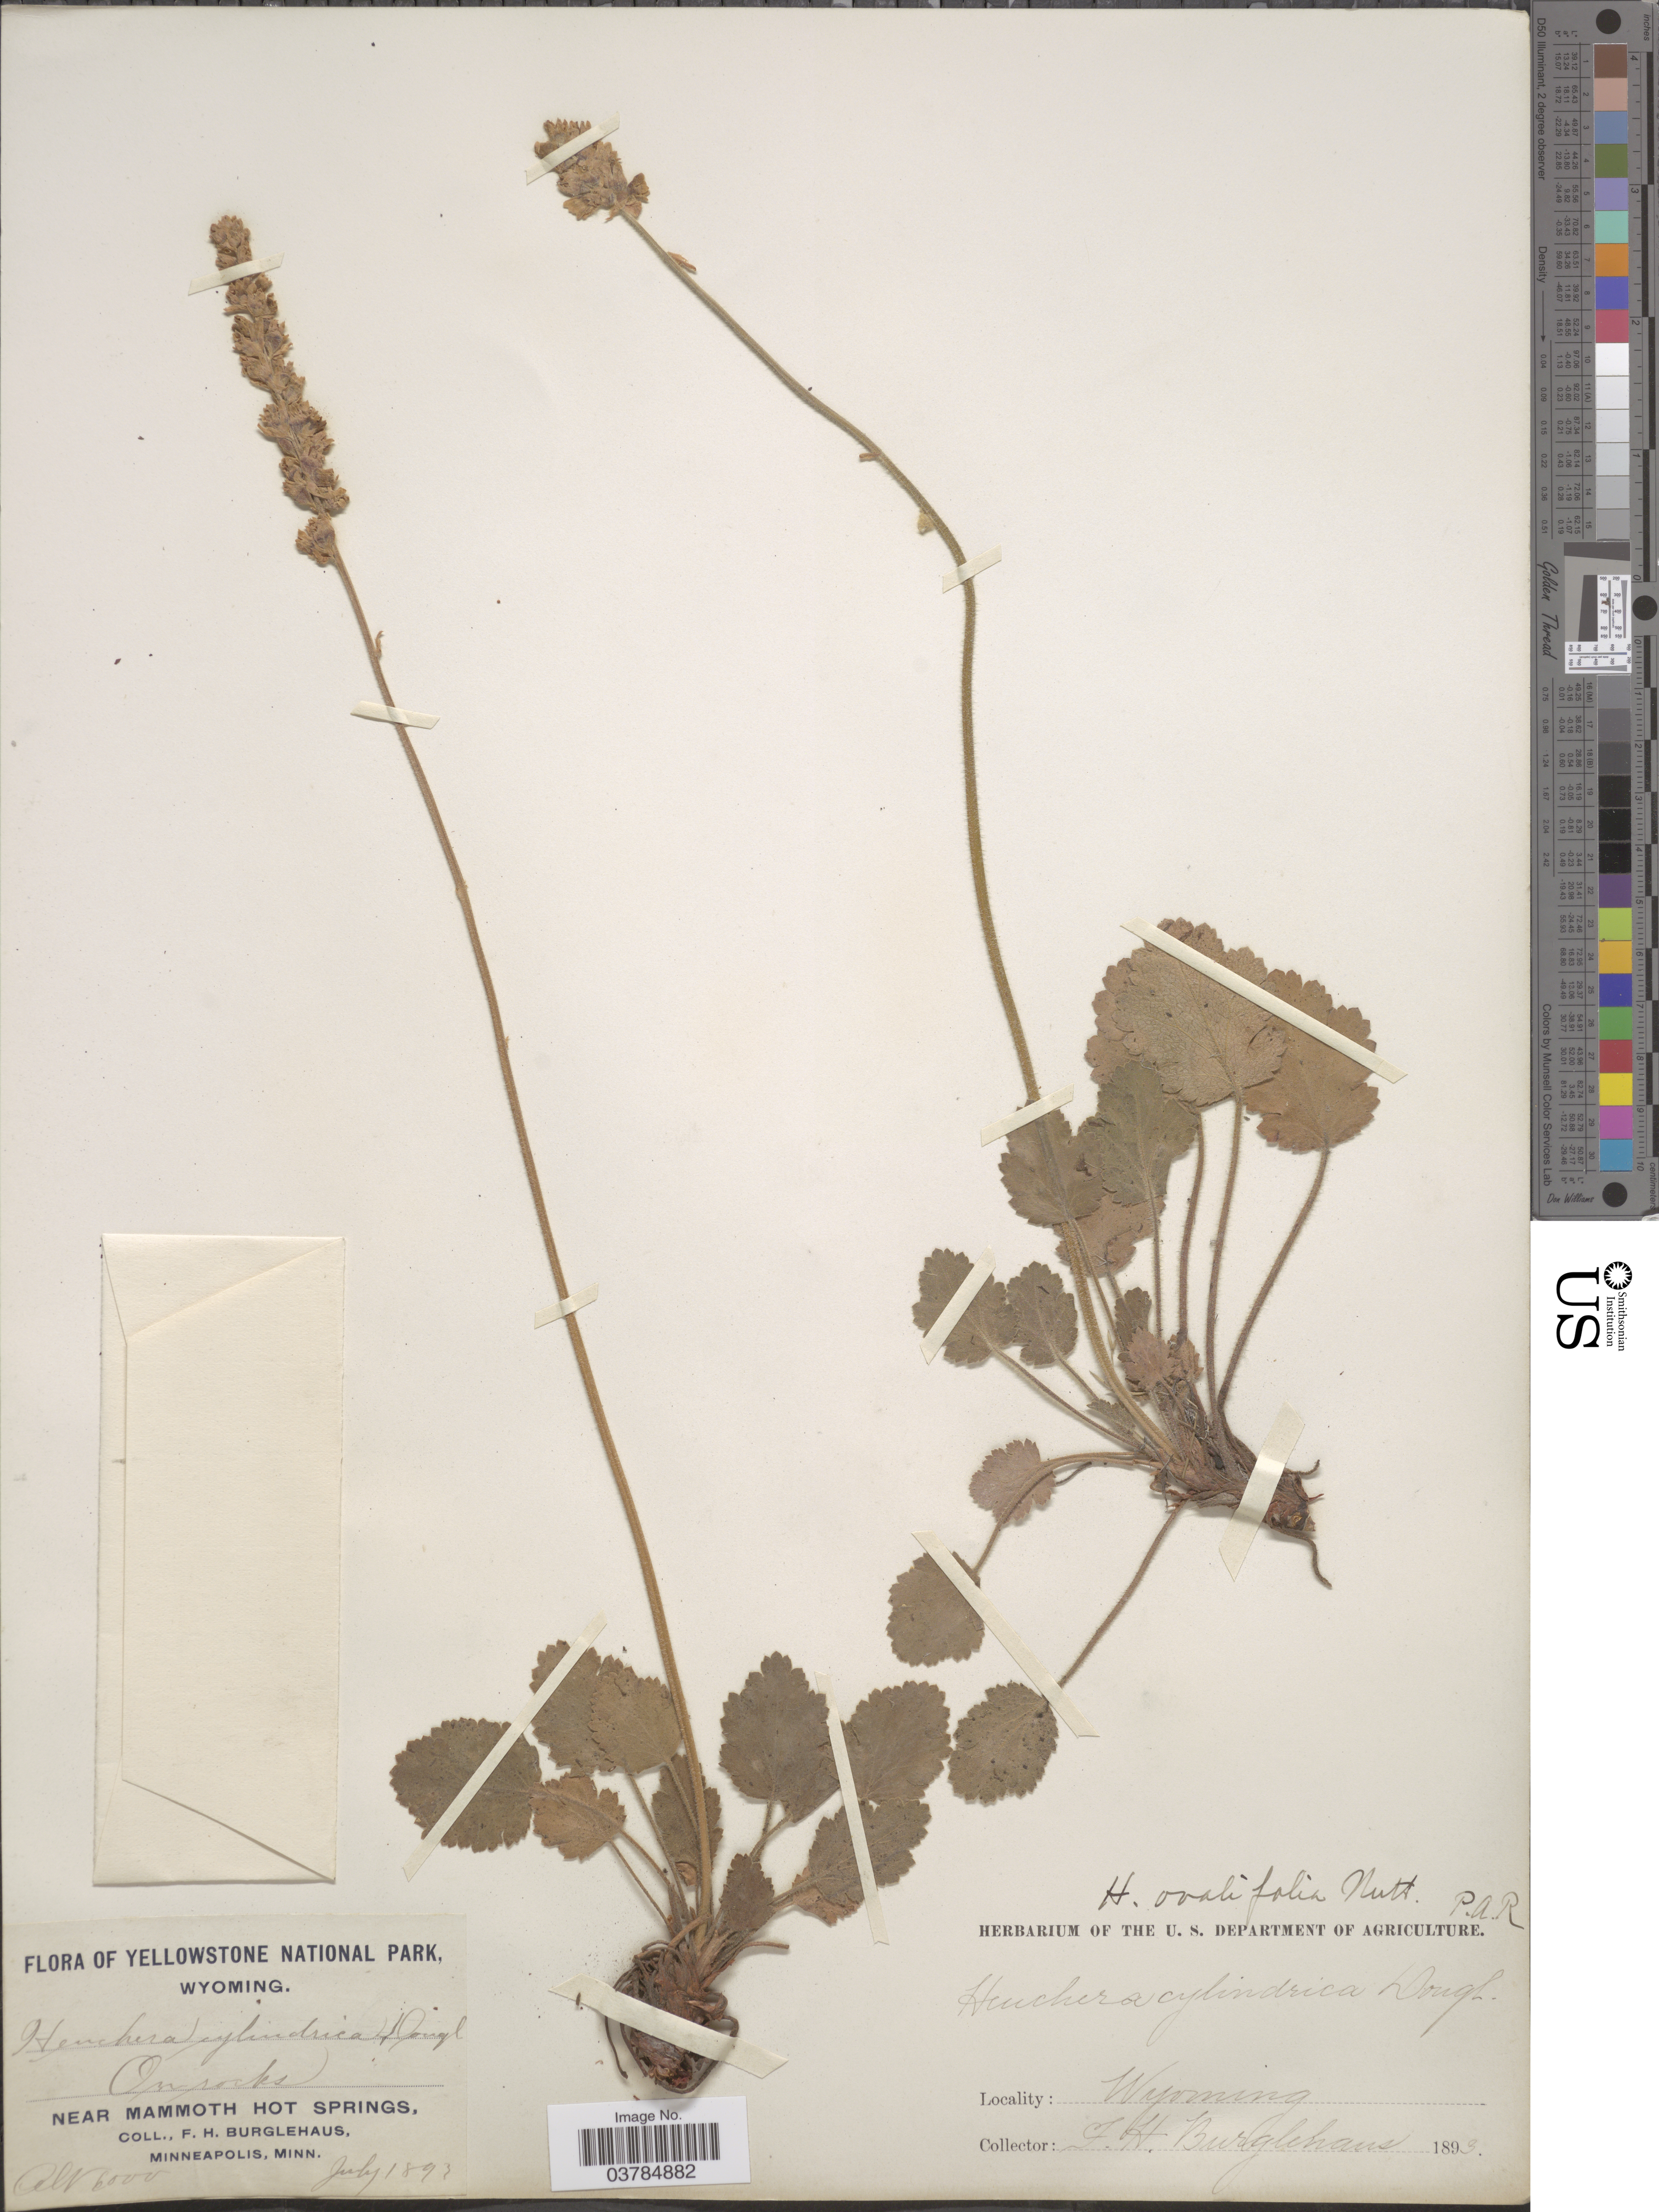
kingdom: Plantae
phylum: Tracheophyta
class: Magnoliopsida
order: Saxifragales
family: Saxifragaceae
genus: Heuchera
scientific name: Heuchera ovalifolia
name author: Torr. & A. Gray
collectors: F. Burglehaus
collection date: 1893-07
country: United States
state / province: Wyoming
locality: Yellowstone National Park. Near Mammoth Hot Springs.